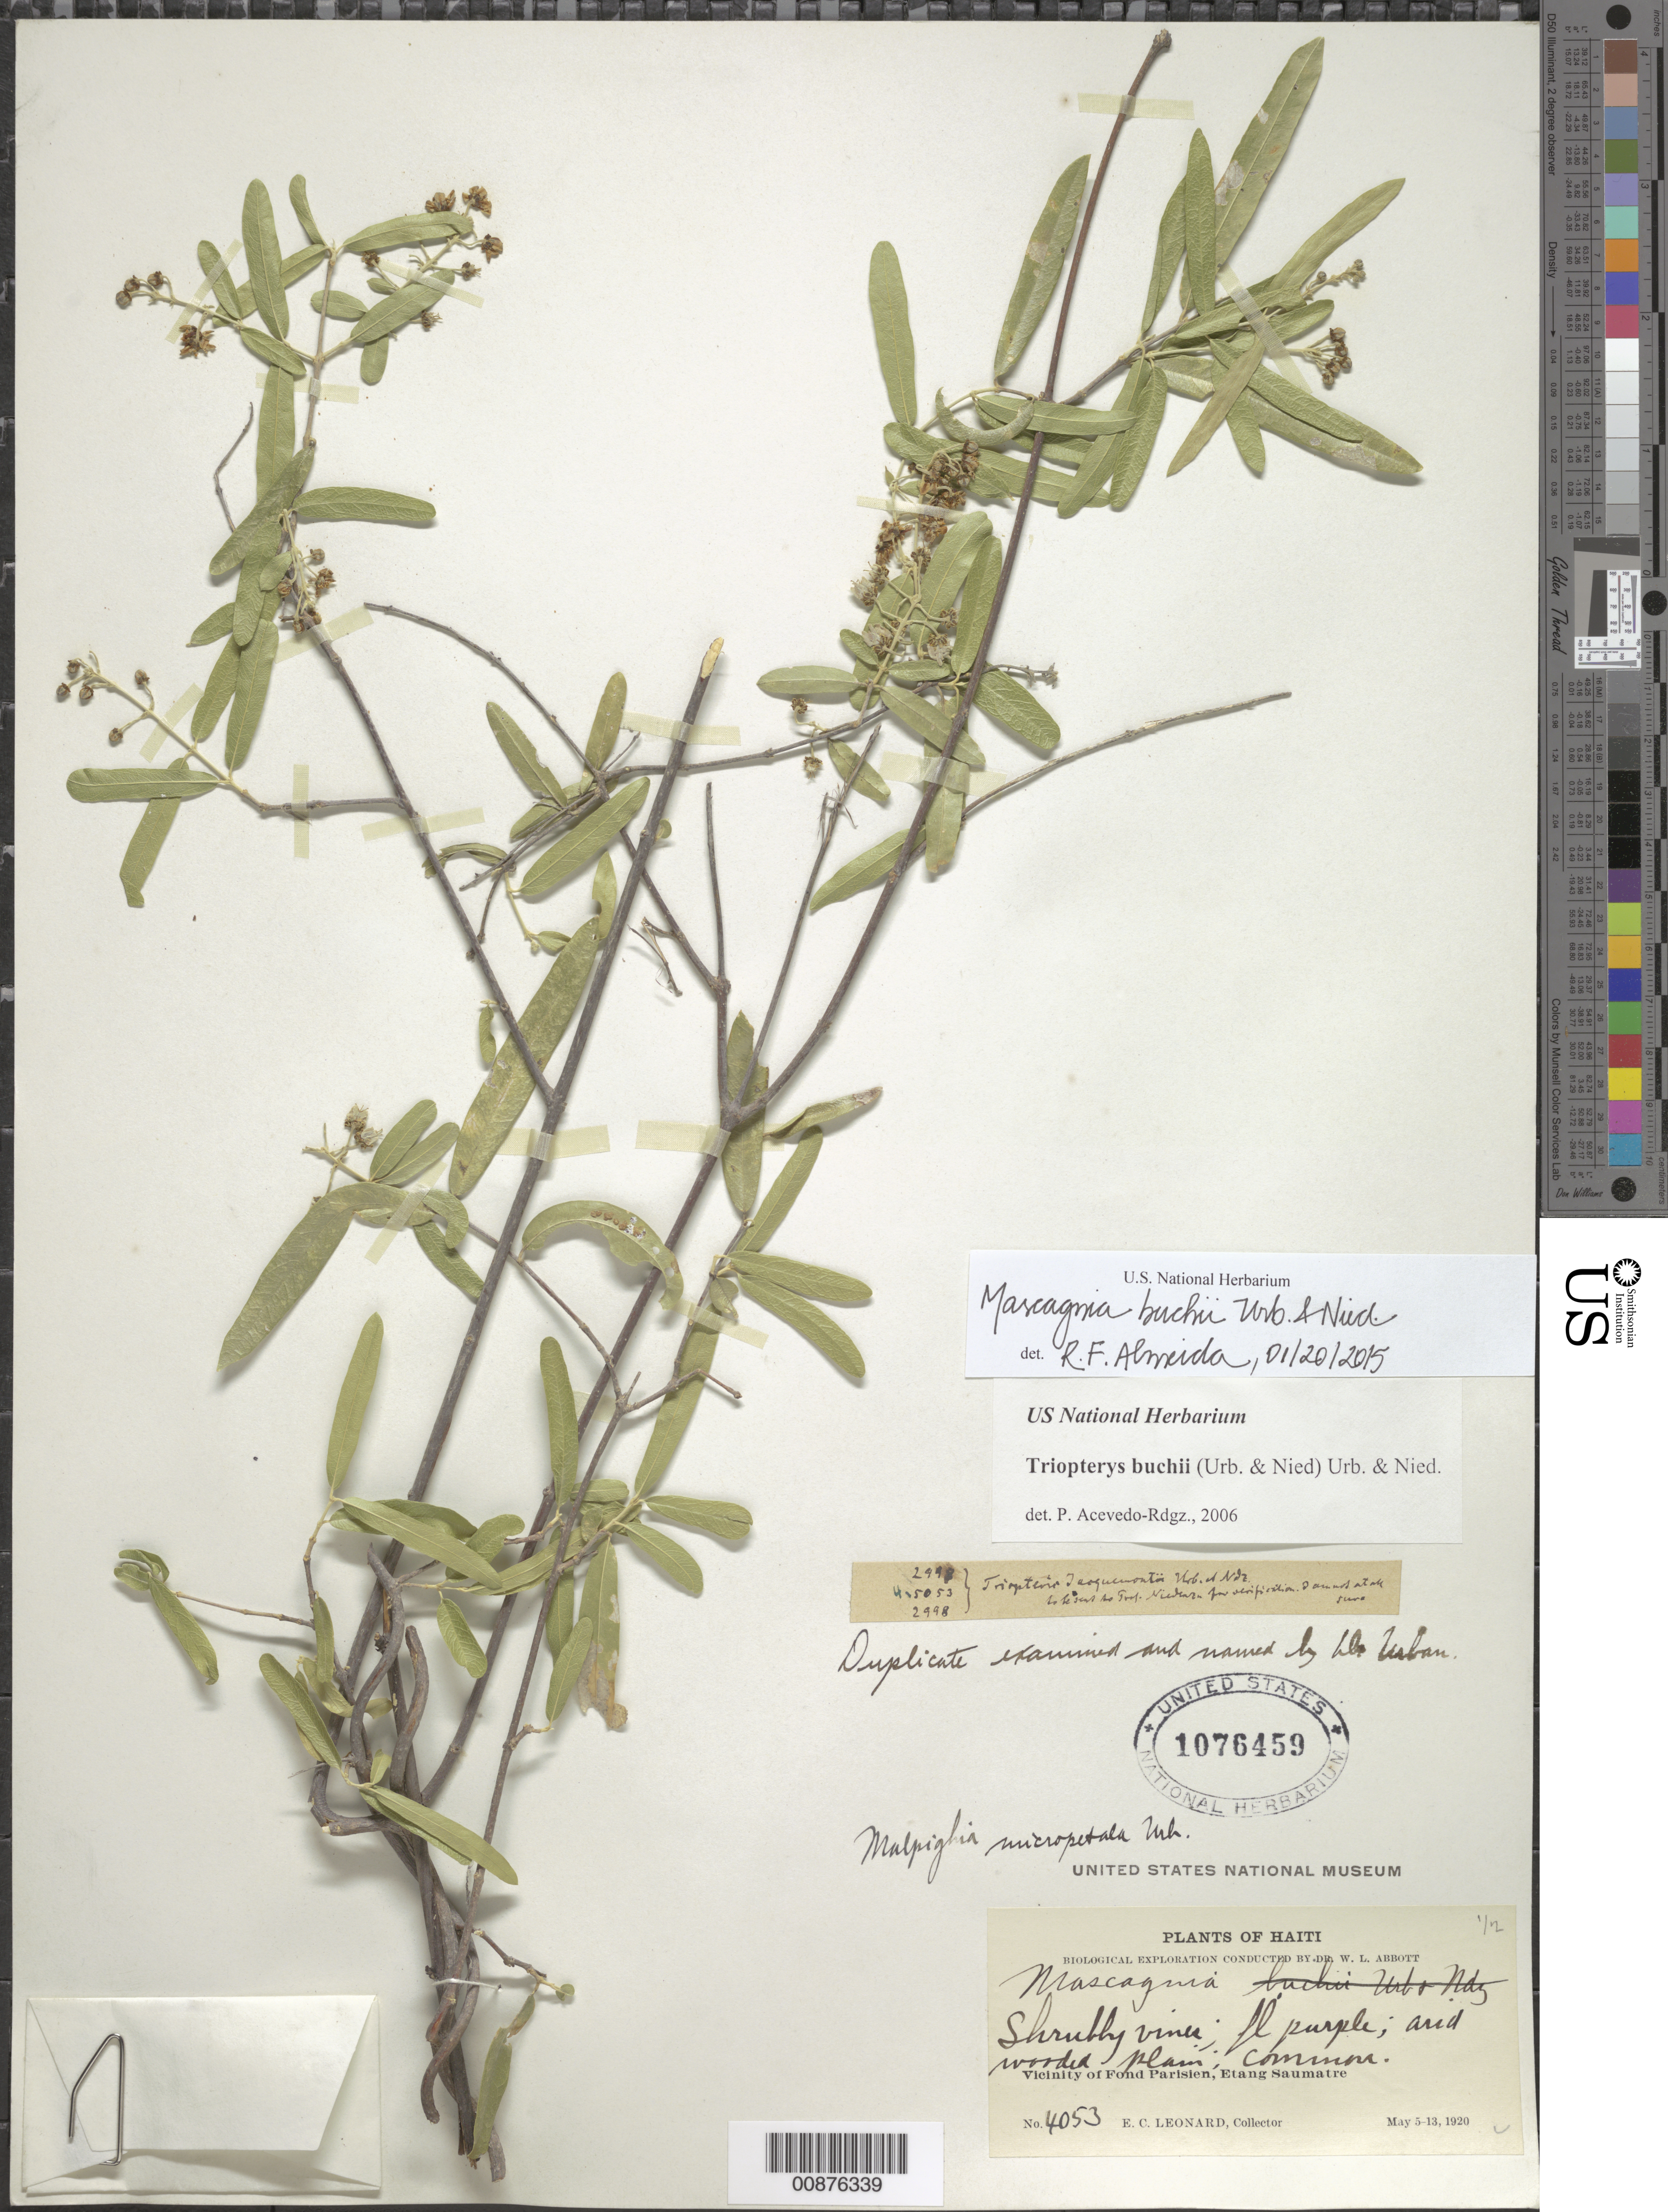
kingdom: Plantae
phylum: Tracheophyta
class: Magnoliopsida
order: Malpighiales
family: Malpighiaceae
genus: Mascagnia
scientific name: Mascagnia buchii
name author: Urb. & Nied.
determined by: De Almeida, R. F., (HUEFS), Universidade Estadual de Feira de Santana (BRAZIL)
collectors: E. C. Leonard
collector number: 4053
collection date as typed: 05 May 1920 to 13 May 1920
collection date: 1920-05-05/1920-05-13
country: Haiti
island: Hispaniola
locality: Vicinity of Fond Parisien, Etang Saumatre.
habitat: Arid wooded plain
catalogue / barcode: US 1076459